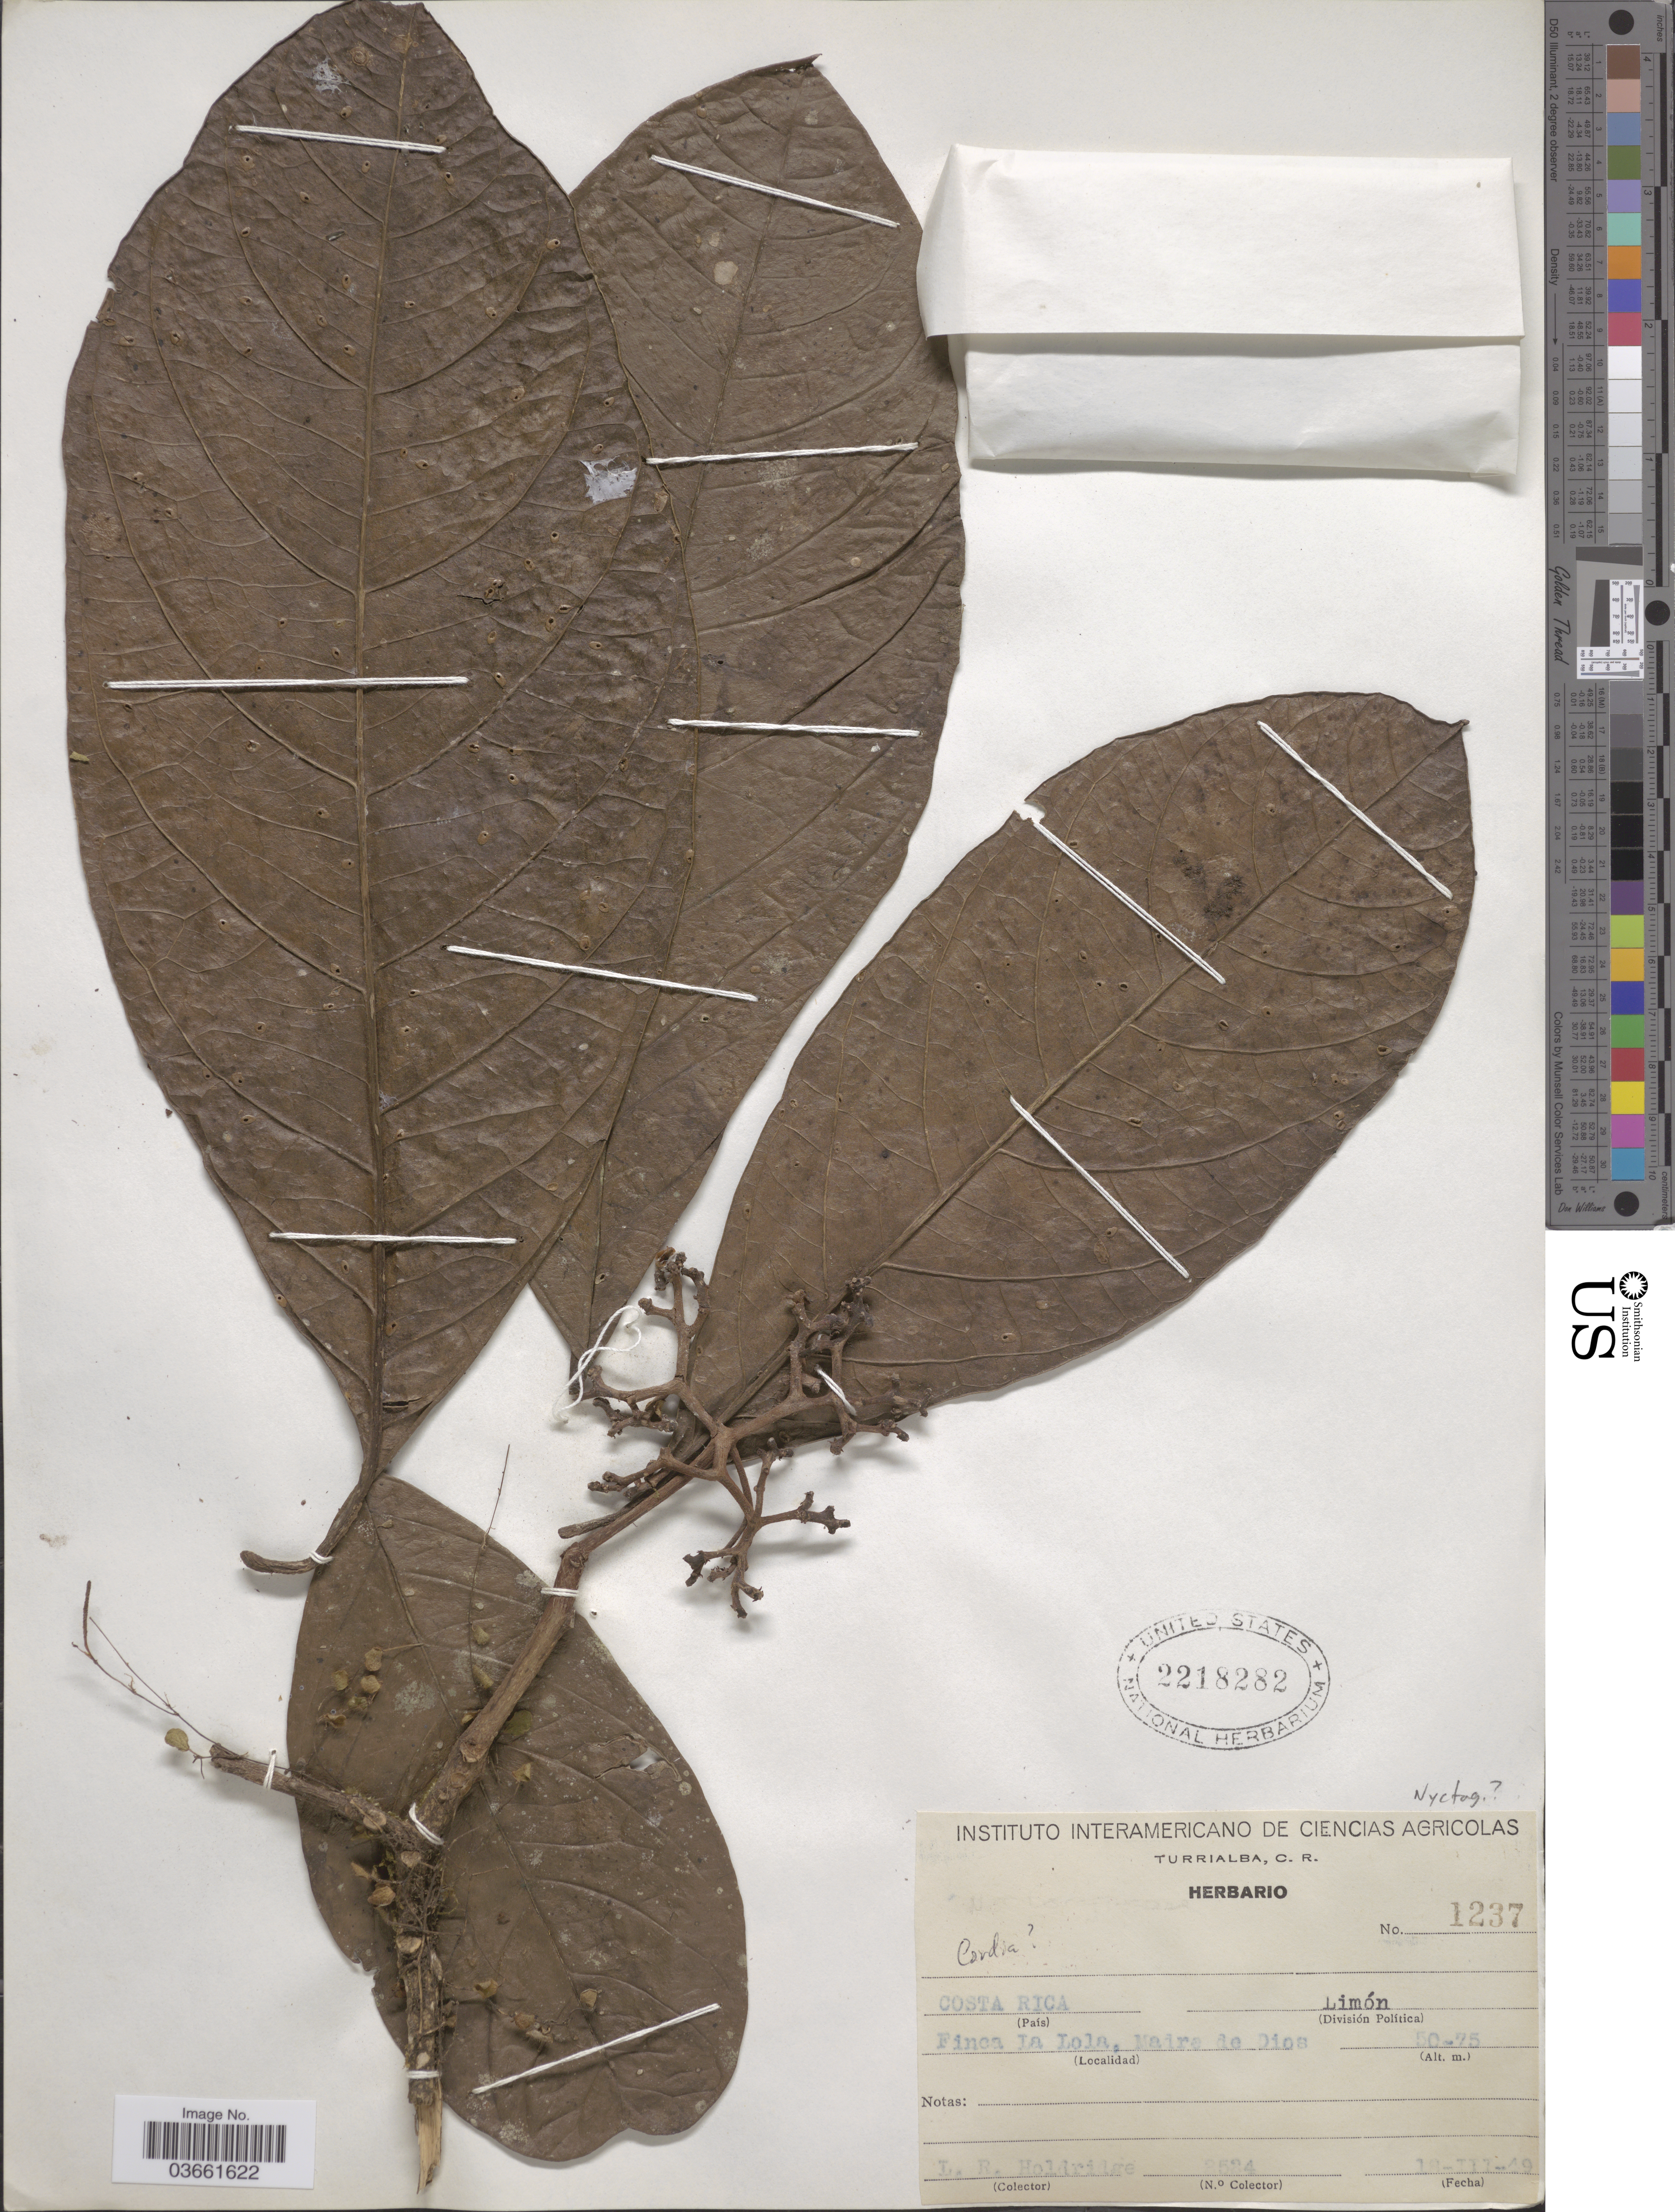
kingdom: Plantae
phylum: Tracheophyta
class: Magnoliopsida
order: Caryophyllales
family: Nyctaginaceae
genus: Neea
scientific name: Neea sp.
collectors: L. Holdridge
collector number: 3524*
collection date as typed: Transcribed d/m/y: 18/3/49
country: Costa Rica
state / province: Limón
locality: Finca La Lola, Madre de Dios.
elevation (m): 50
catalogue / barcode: US 2218282